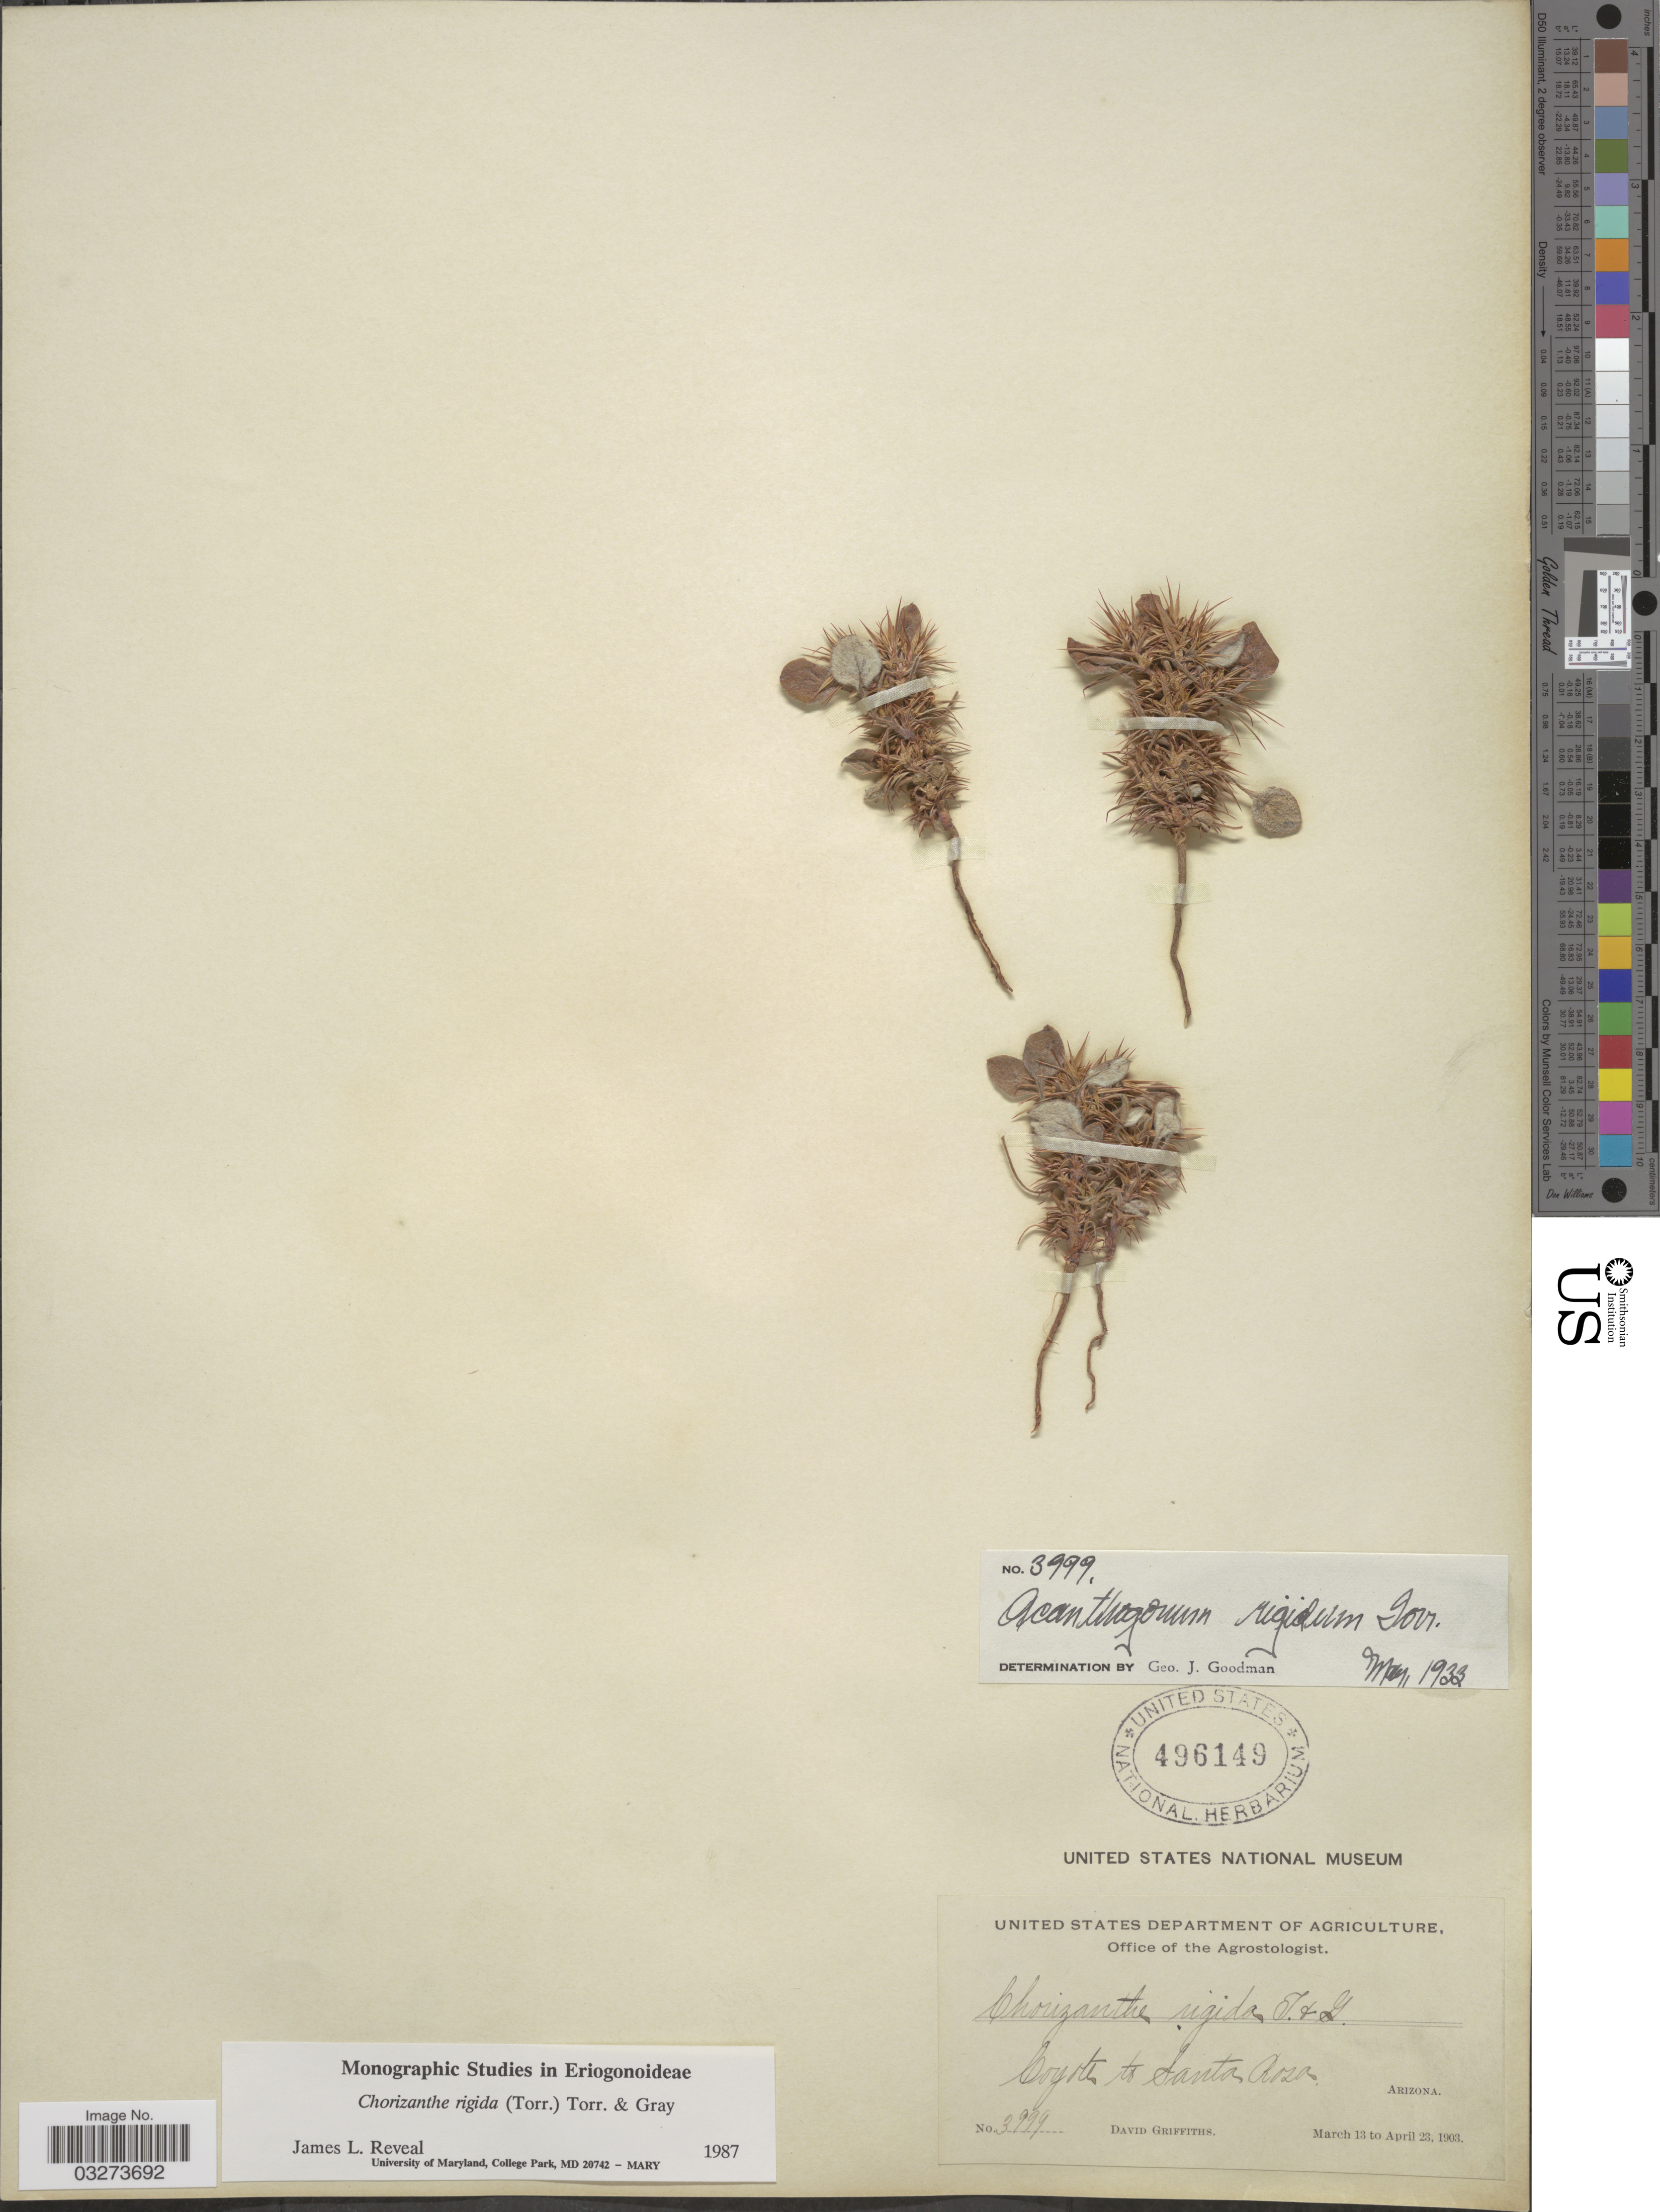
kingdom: Plantae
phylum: Tracheophyta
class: Magnoliopsida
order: Caryophyllales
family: Polygonaceae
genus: Chorizanthe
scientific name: Chorizanthe rigida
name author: (Torr.) Torr. & A. Gray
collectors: D. Griffiths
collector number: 3999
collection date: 1903-03-13/1903-04-23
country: United States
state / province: Arizona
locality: Coyote to Santa Rosa.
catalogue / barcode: US 496149